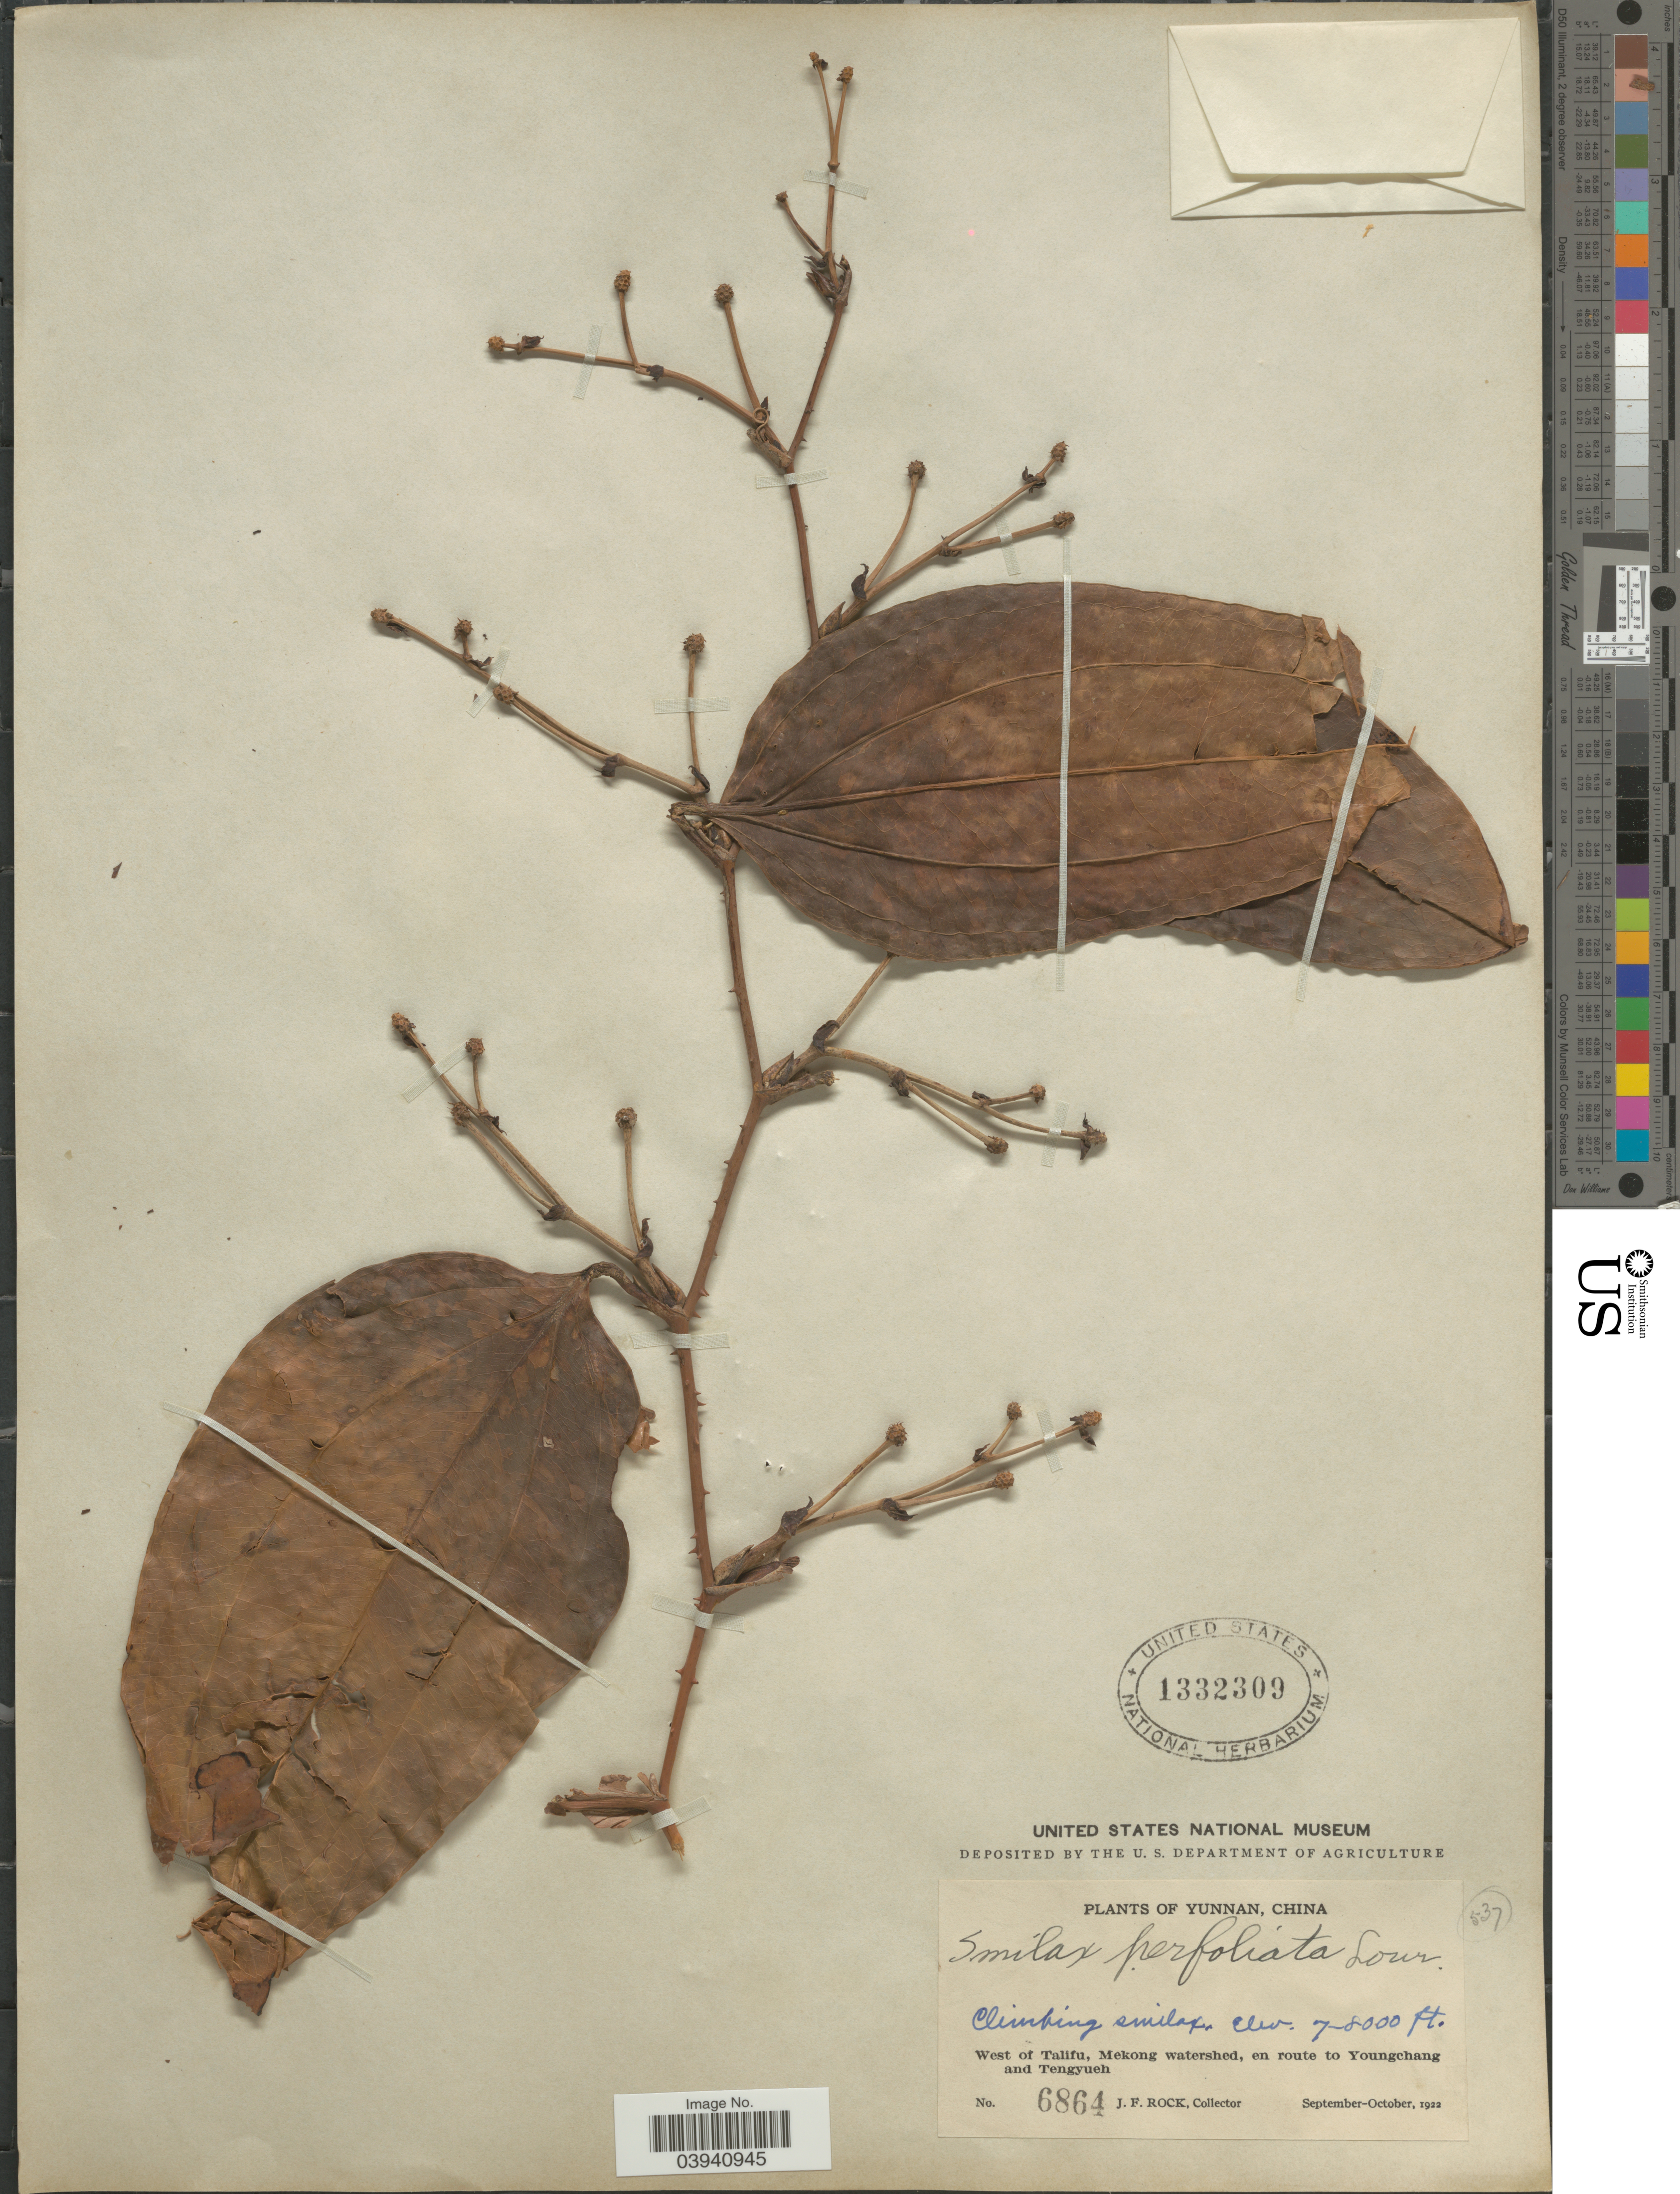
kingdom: Plantae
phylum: Tracheophyta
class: Liliopsida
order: Liliales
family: Smilacaceae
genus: Smilax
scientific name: Smilax perfoliata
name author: Lour.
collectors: J. Rock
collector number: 6864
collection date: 1922-09/1922-10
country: China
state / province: Yunnan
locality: West of Talifu, Mekong watershed, en route to Youngchang and Tengyueh.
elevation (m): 2134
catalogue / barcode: US 1332309